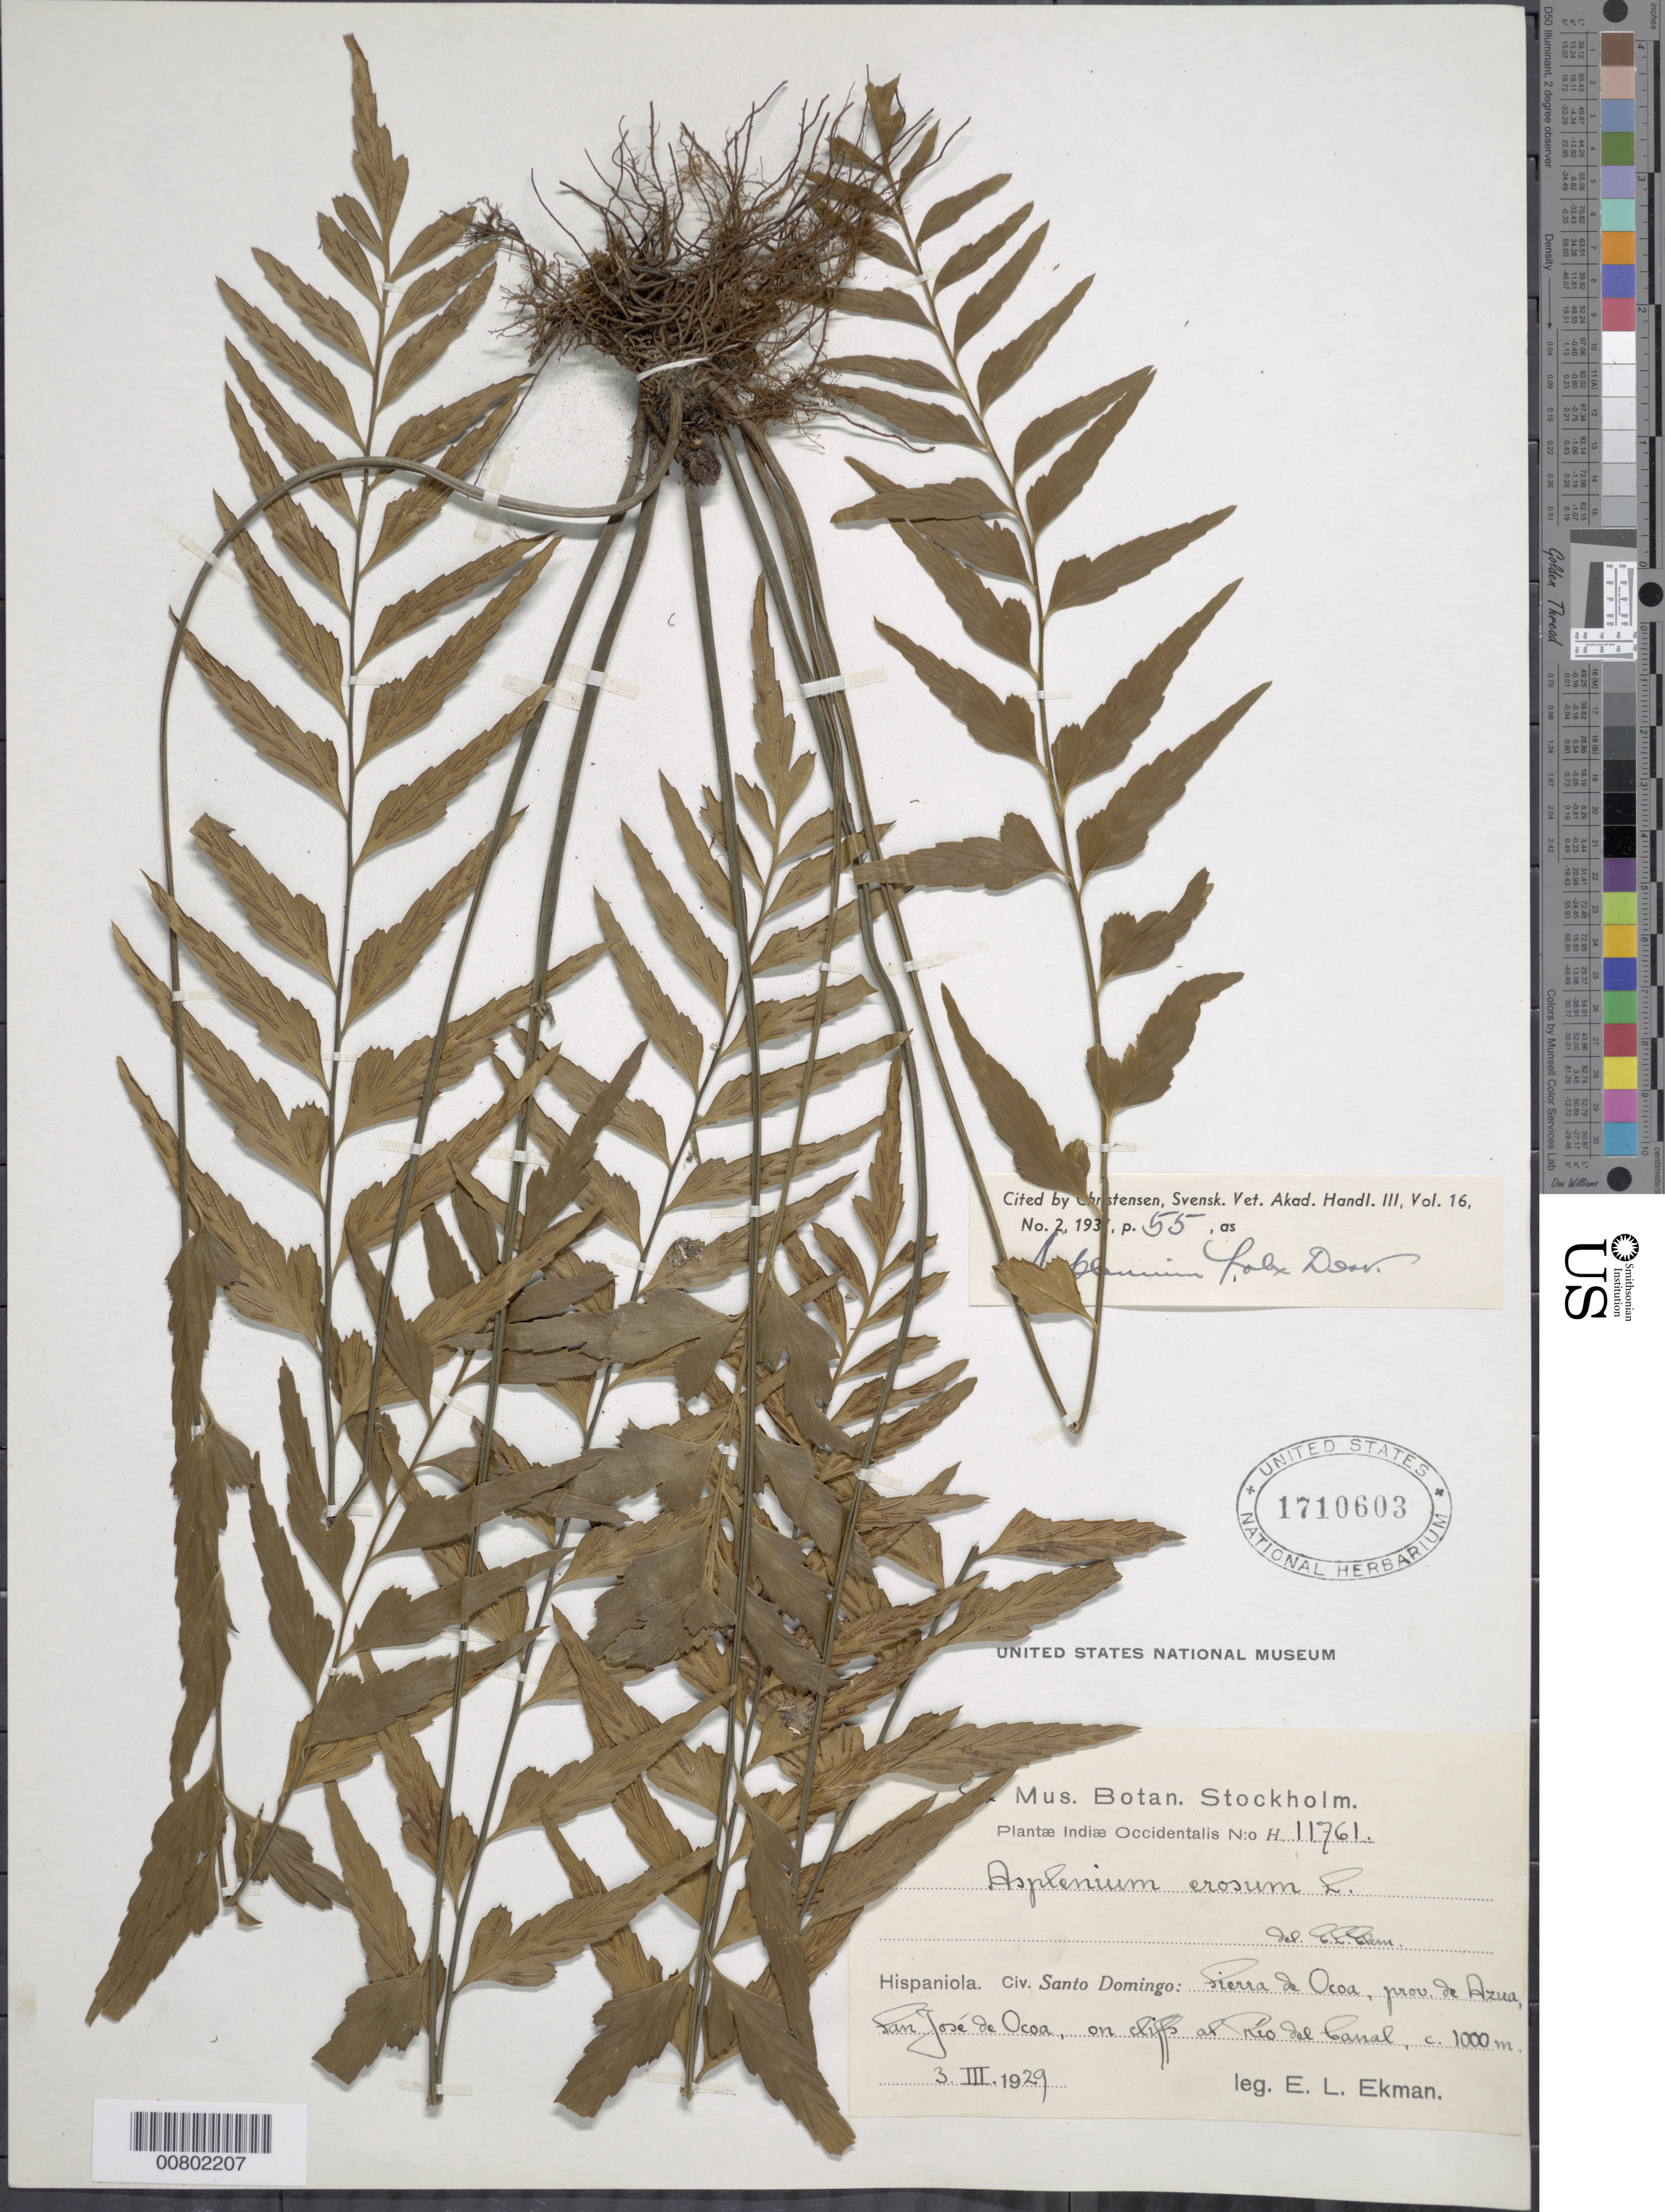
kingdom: Plantae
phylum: Tracheophyta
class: Polypodiopsida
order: Polypodiales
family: Aspleniaceae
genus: Asplenium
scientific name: Asplenium erosum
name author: L.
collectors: E. L. Ekman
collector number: H 11761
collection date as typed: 03 Mar 1929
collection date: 1929-03-03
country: Dominican Republic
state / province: Azua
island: Hispaniola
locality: Sierra de Ocoa, San José de Ocoa, Río del Canal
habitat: Cliffs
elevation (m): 1000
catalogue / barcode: US 1710603